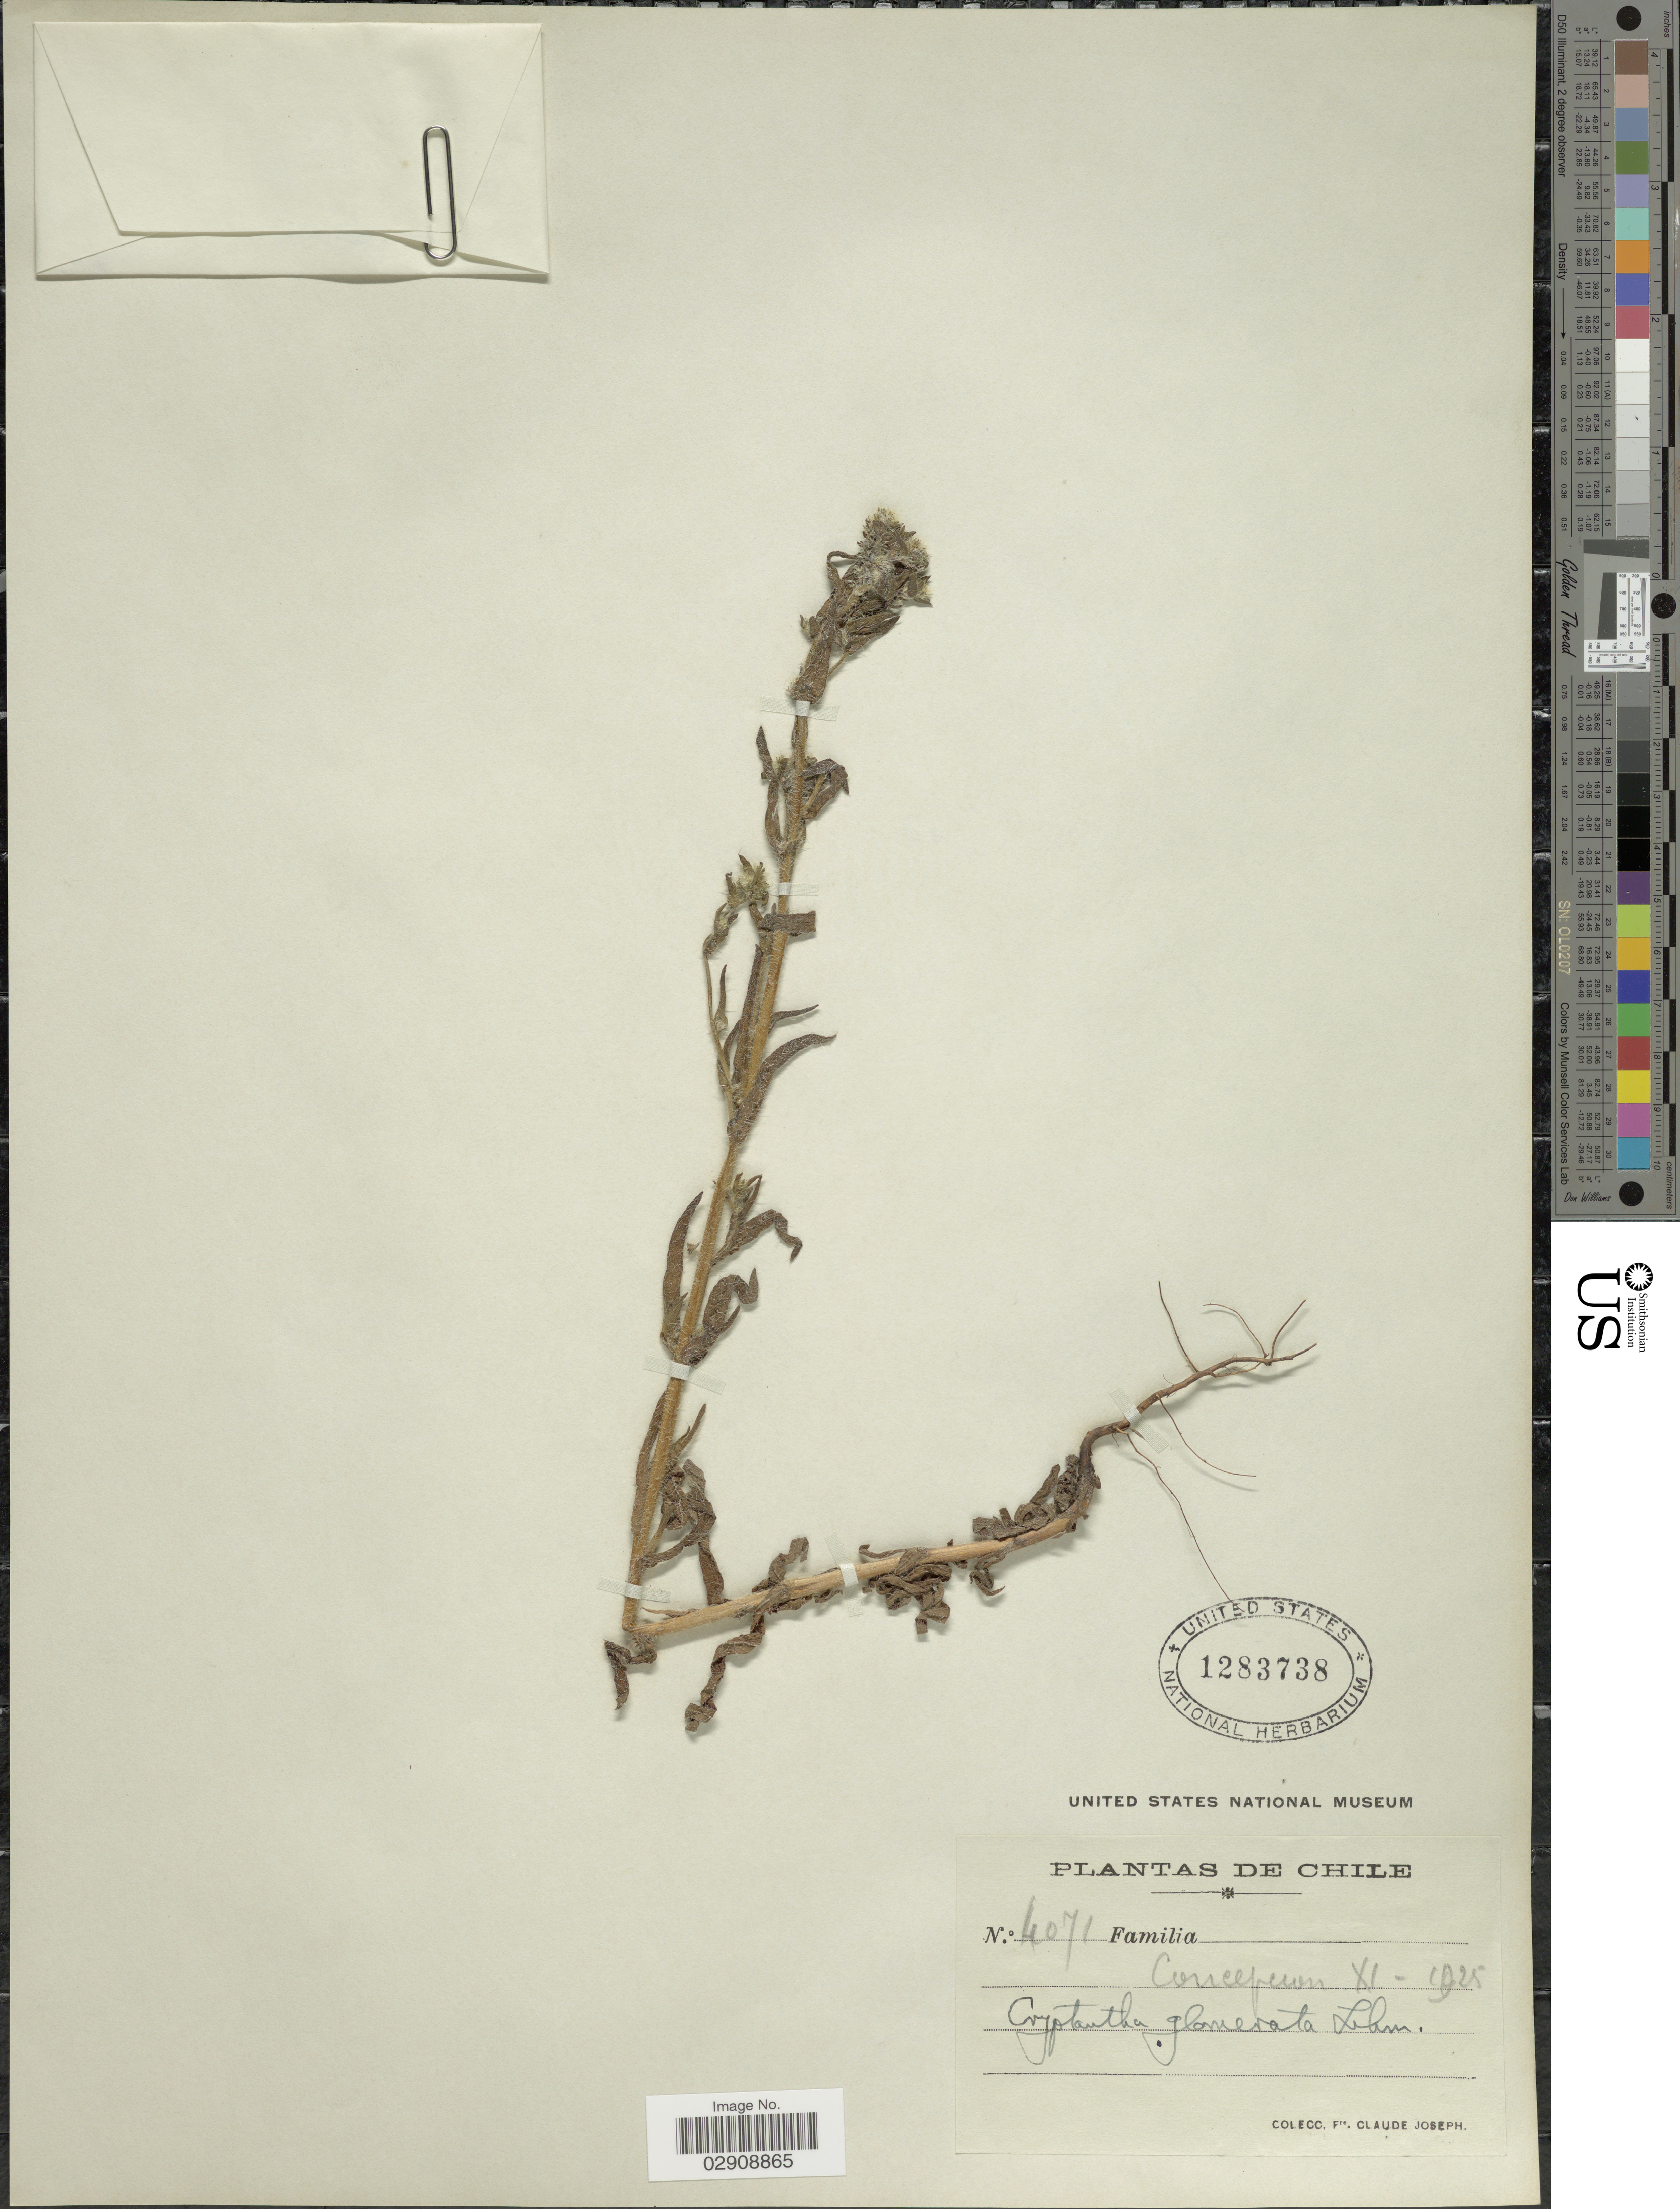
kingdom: Plantae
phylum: Tracheophyta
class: Magnoliopsida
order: Boraginales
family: Boraginaceae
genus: Cryptantha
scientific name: Cryptantha glomerata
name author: (G. Don) Lehm.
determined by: Moroni, Pablo, (SI), Instituto de Botanica Darwinion (ARGENTINA)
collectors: Bro. Claude-Joseph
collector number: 4071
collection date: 1925-11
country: Chile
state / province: Bio-Bío (VIII)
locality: Concepcion. Chile.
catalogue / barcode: US 1283738